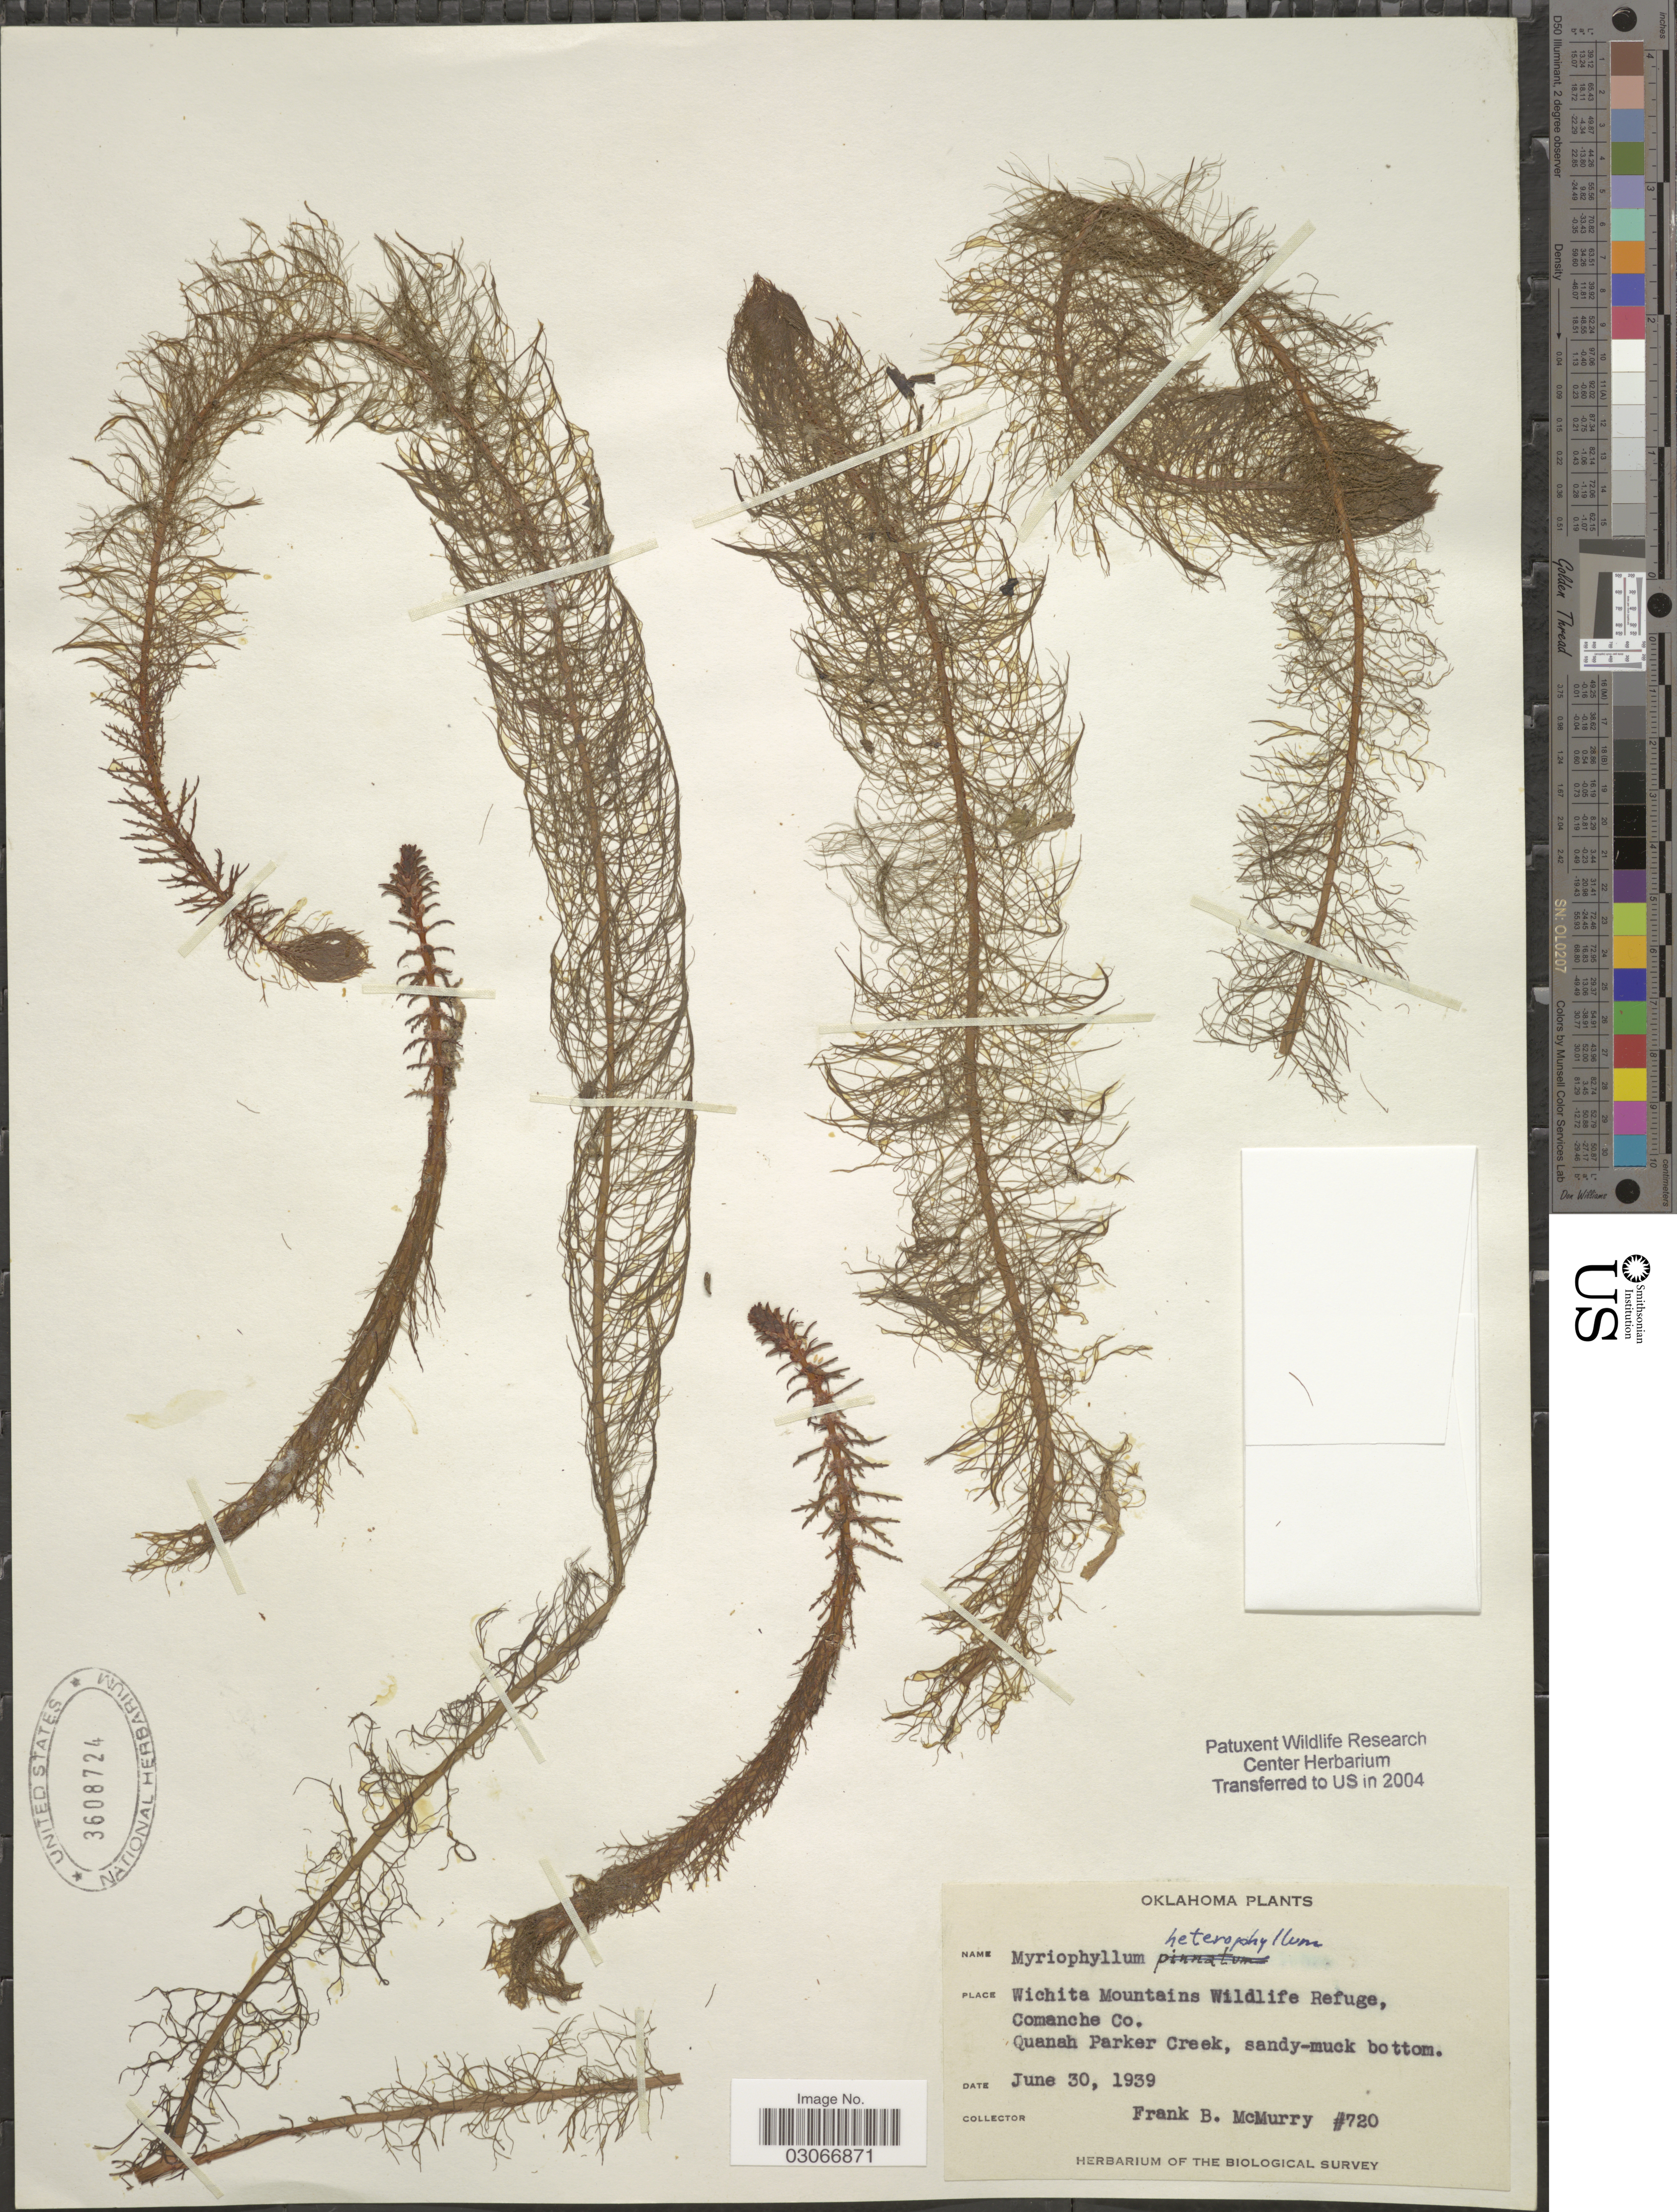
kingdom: Plantae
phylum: Tracheophyta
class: Magnoliopsida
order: Saxifragales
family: Haloragaceae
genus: Myriophyllum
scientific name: Myriophyllum heterophyllum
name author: Michx.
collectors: F. B. McMurry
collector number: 720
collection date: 1939-06-30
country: United States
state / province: Oklahoma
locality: Wichita Mountains Wildlife Refuge, Comanche Co. Quanah Parker Creek.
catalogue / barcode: US 3608724